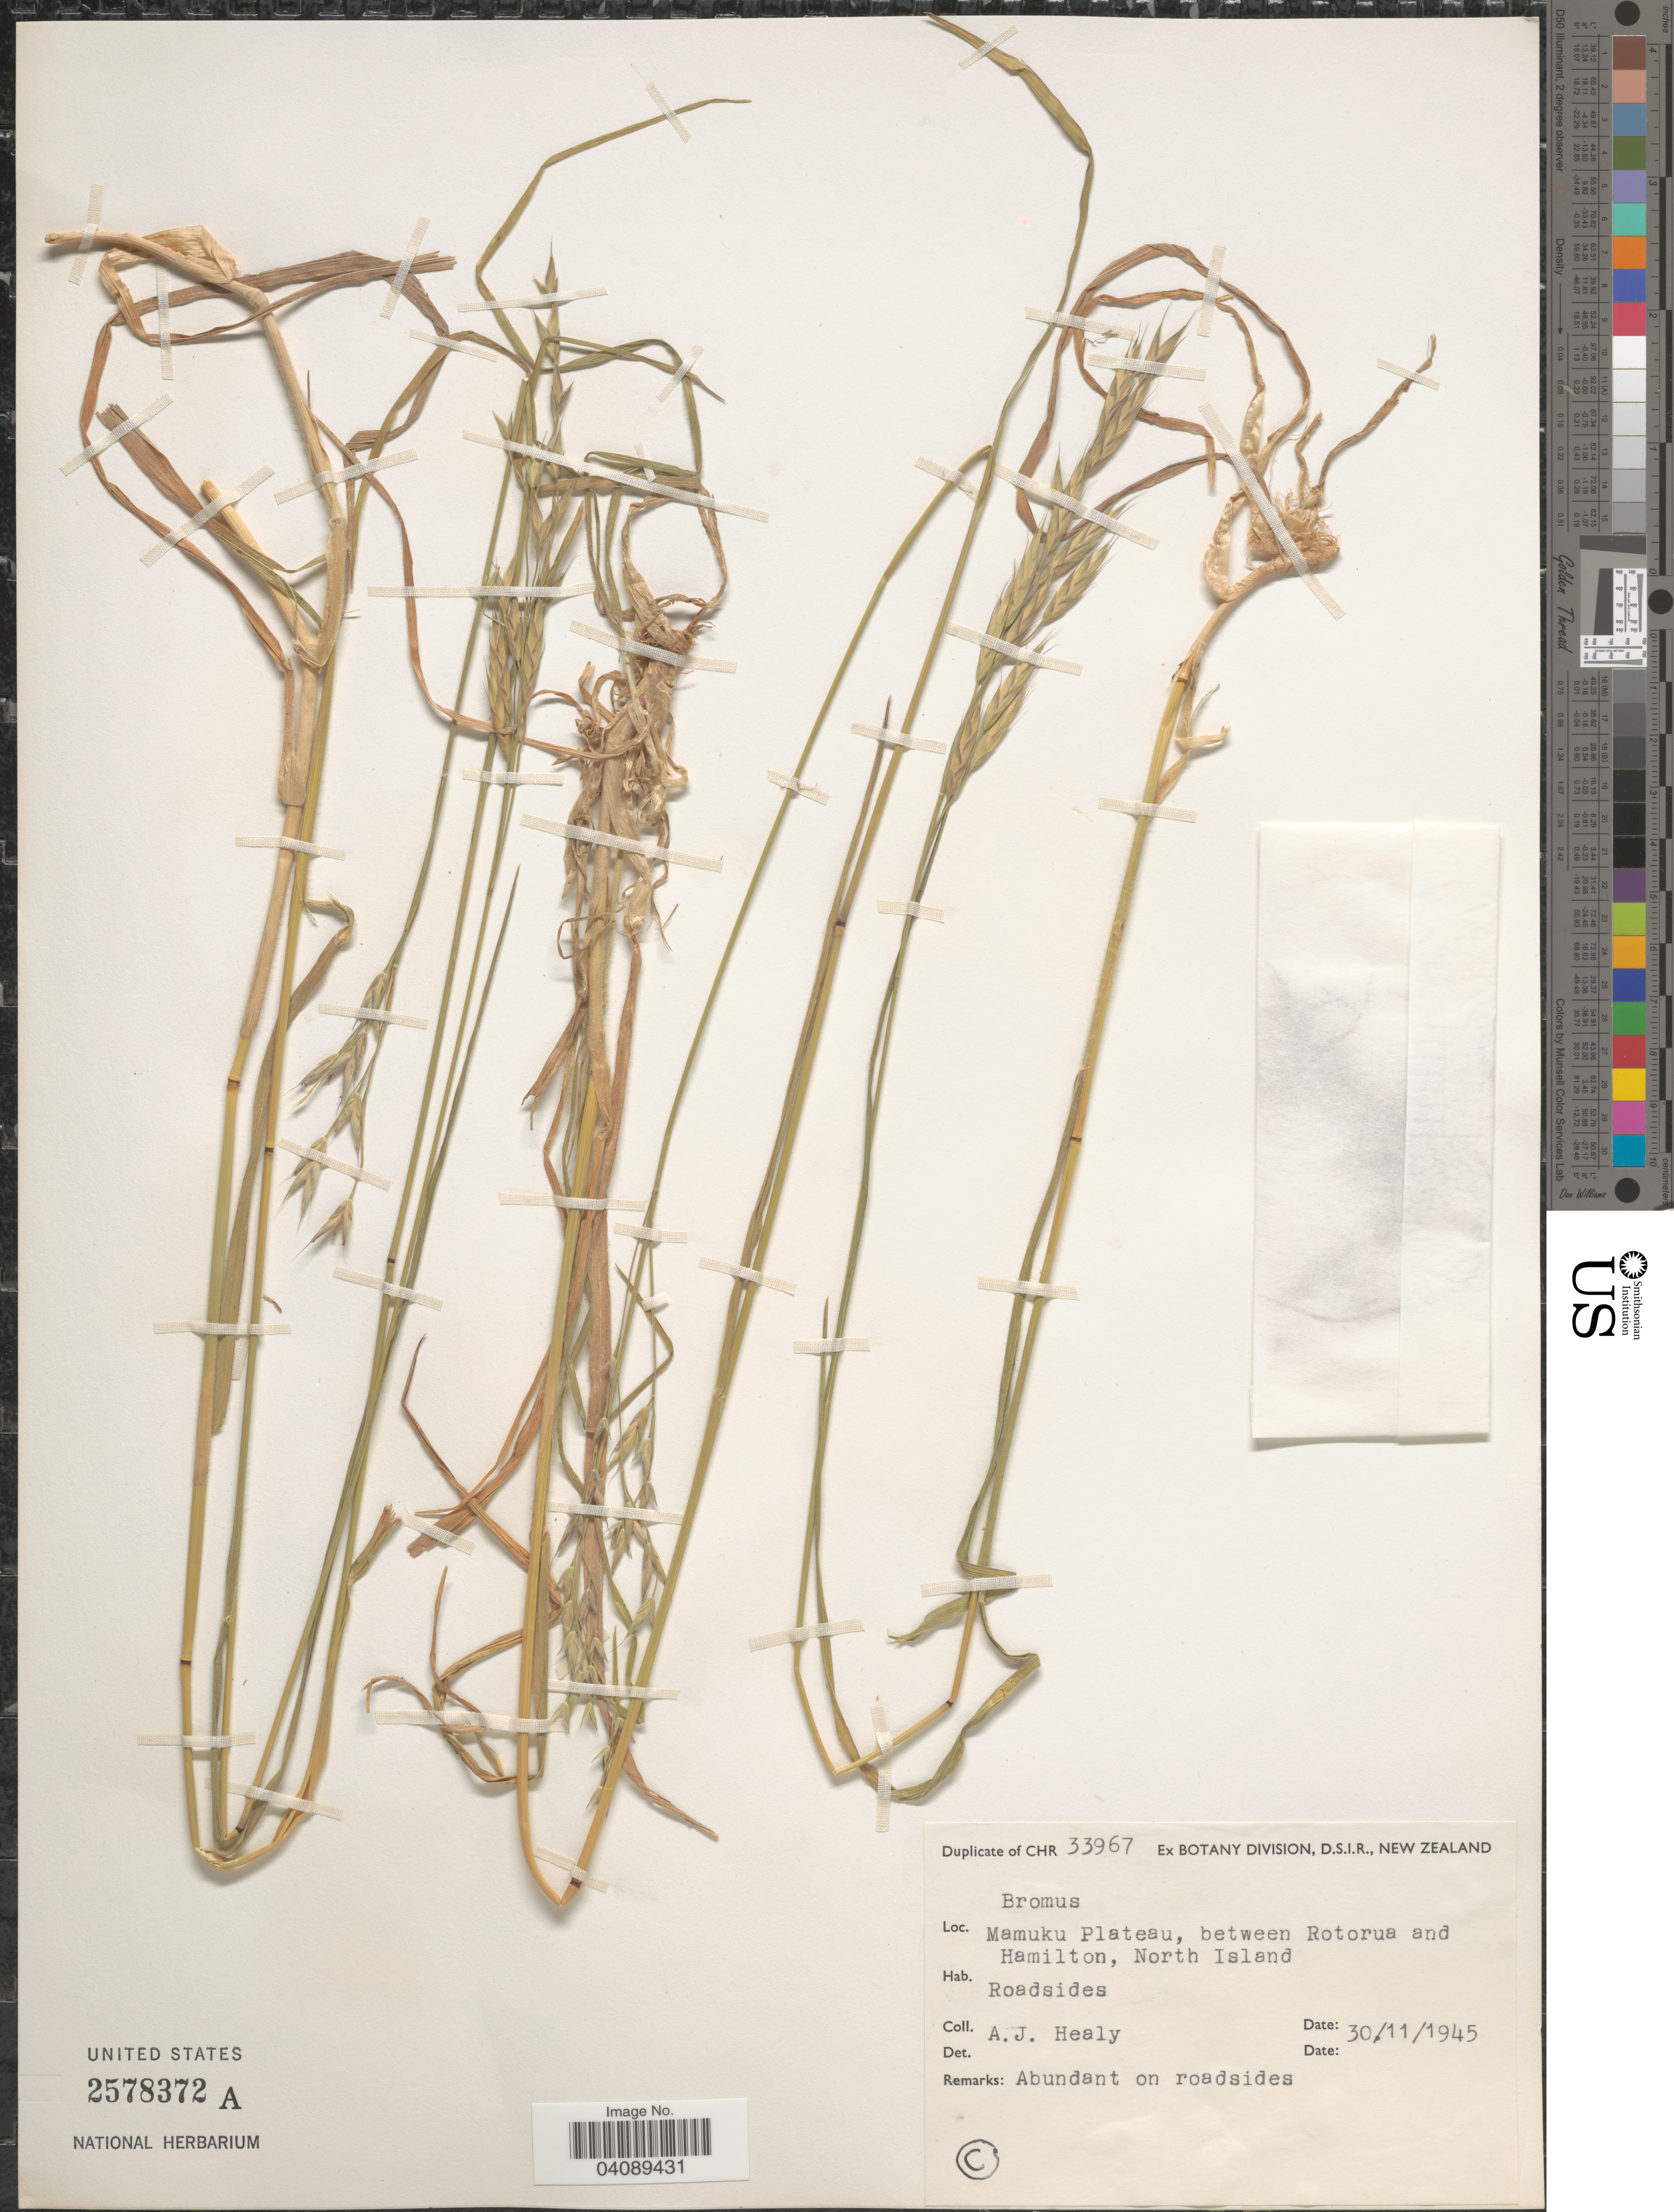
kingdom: Plantae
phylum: Tracheophyta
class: Liliopsida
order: Poales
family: Poaceae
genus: Bromus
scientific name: Bromus sp.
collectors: A. Healy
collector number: CHR33967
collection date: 1945-11-30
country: New Zealand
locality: Mamuku Plateau, between Rotorua and Hamilton, North Island. Roadsides.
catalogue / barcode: US 2578372A